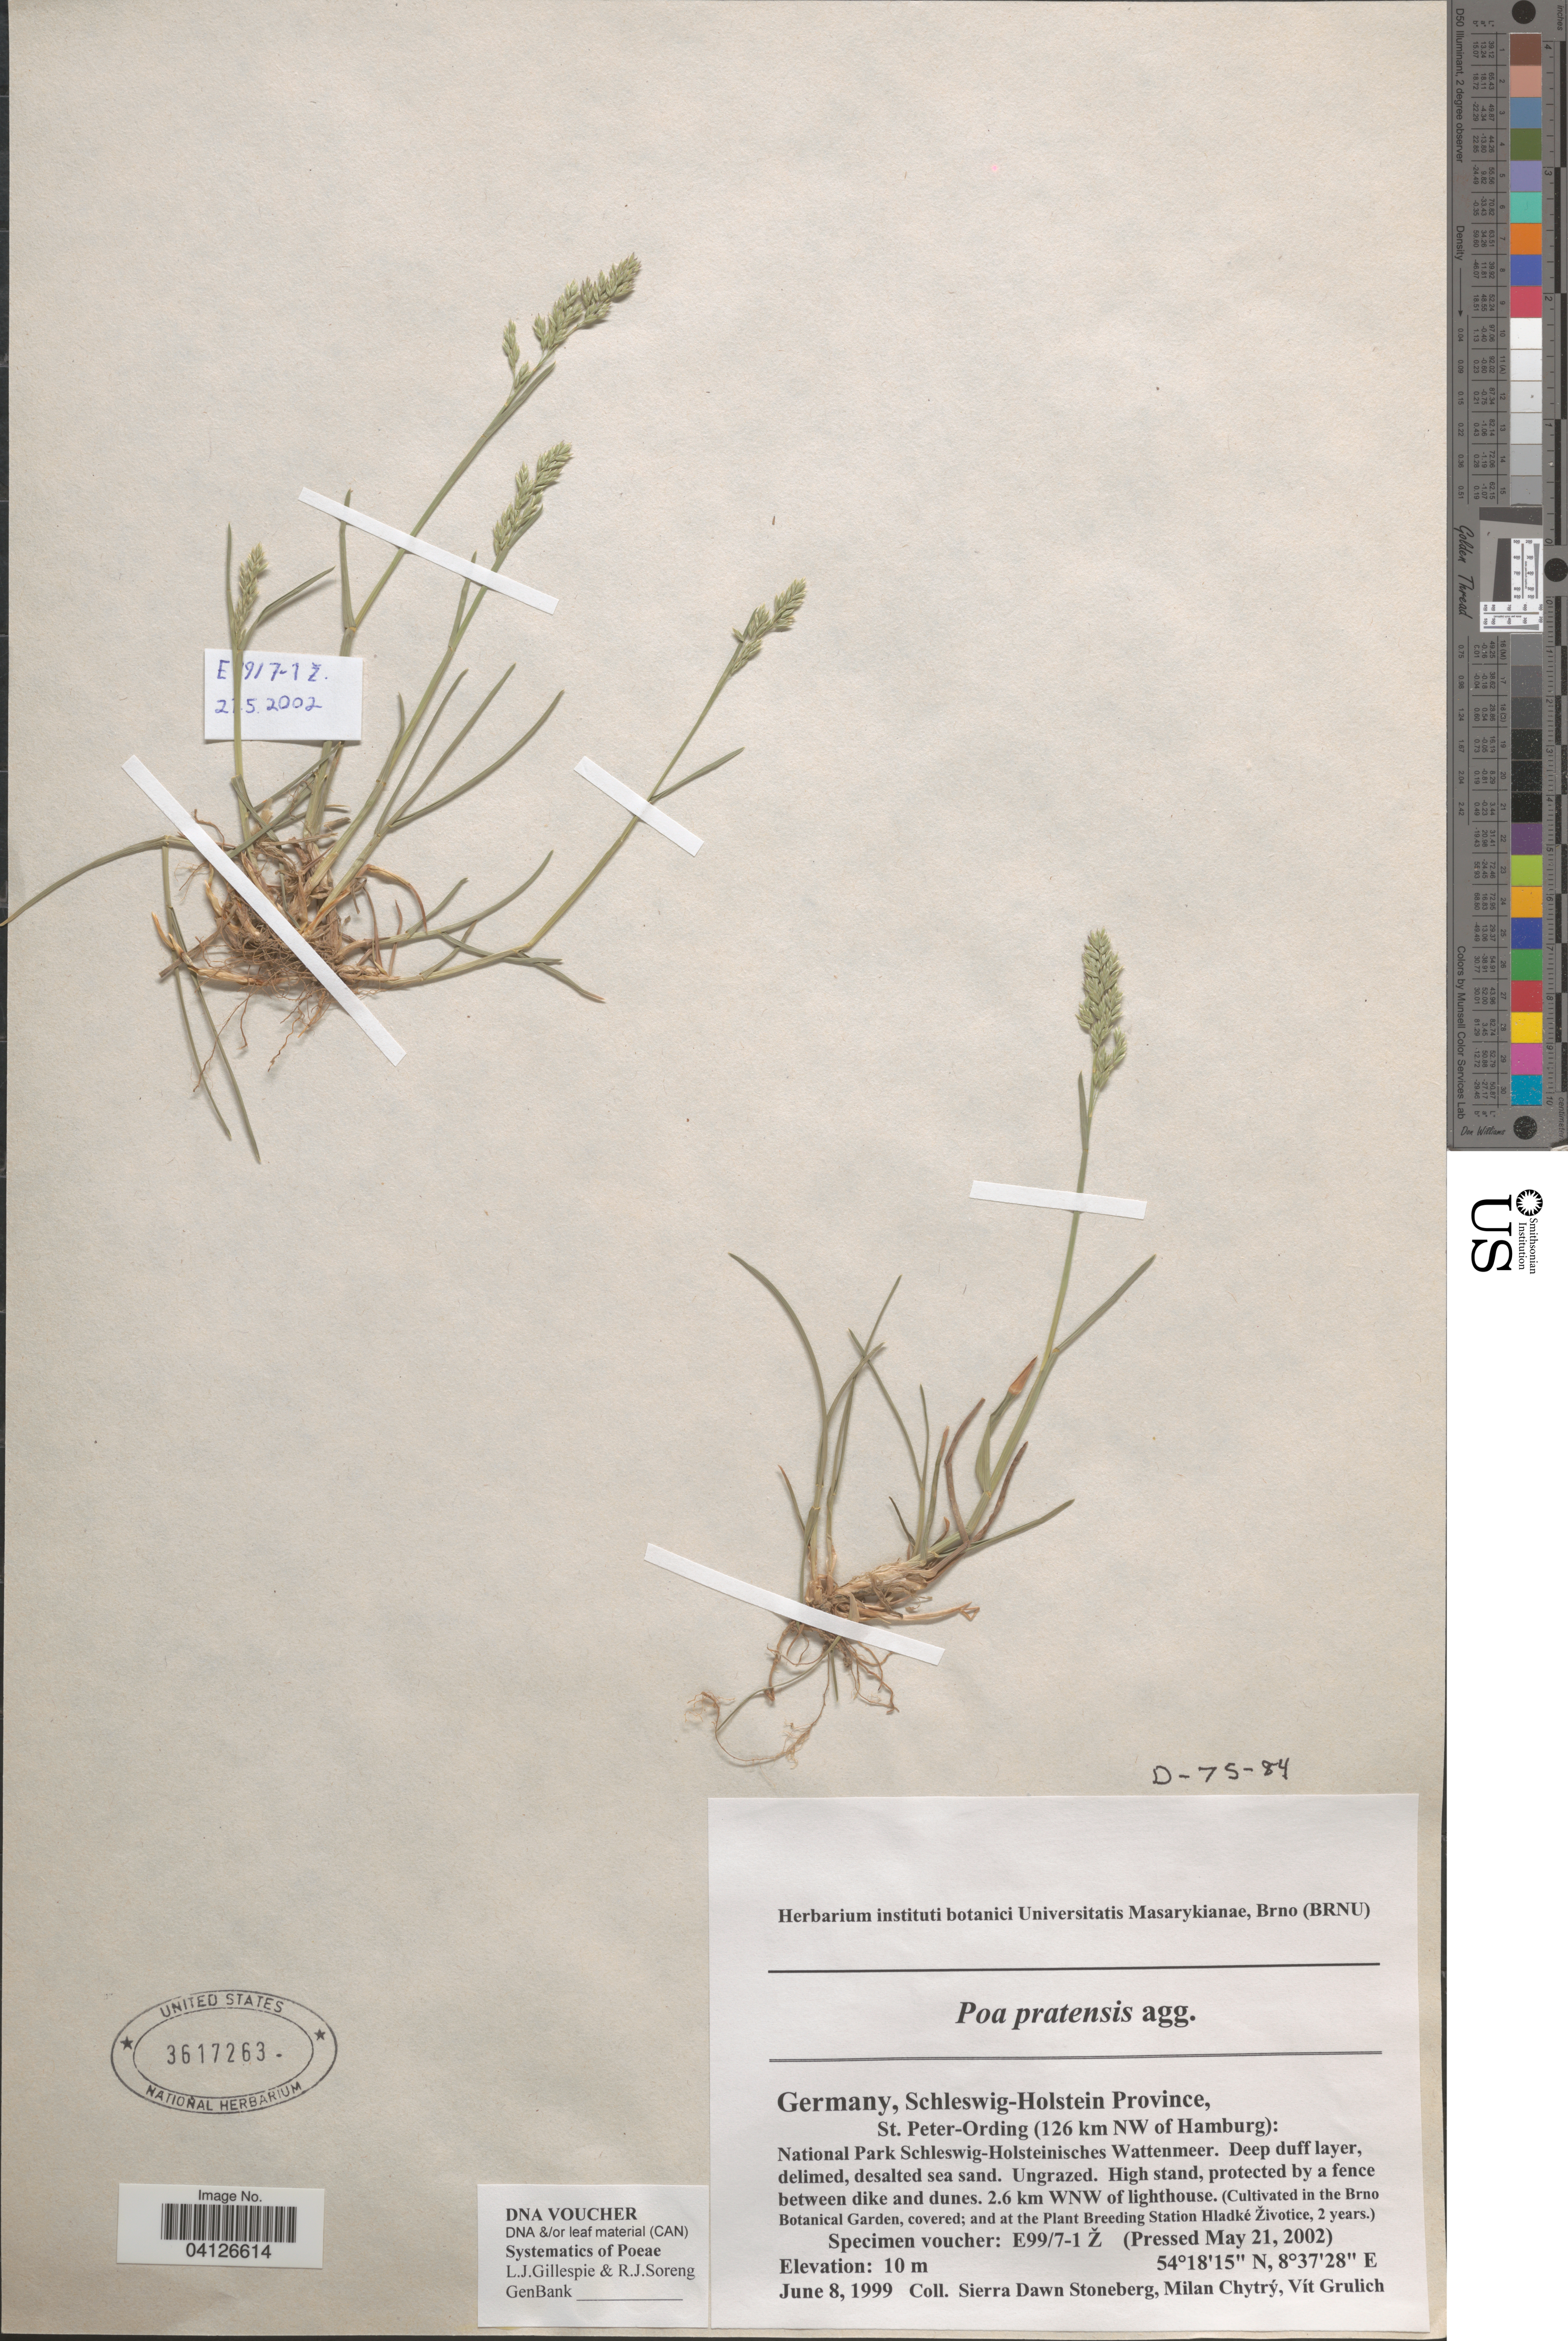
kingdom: Plantae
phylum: Tracheophyta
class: Liliopsida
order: Poales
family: Poaceae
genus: Poa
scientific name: Poa pratensis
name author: L.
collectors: Ex herb. instituti botanici Universitatis Masarykianae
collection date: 2002-05-21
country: Czechia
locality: (Cultivated in the Brno Botanical Garden, covered; and at the Plant Breeding Station Hladké Životice, 2 years.).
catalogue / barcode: US 3617263